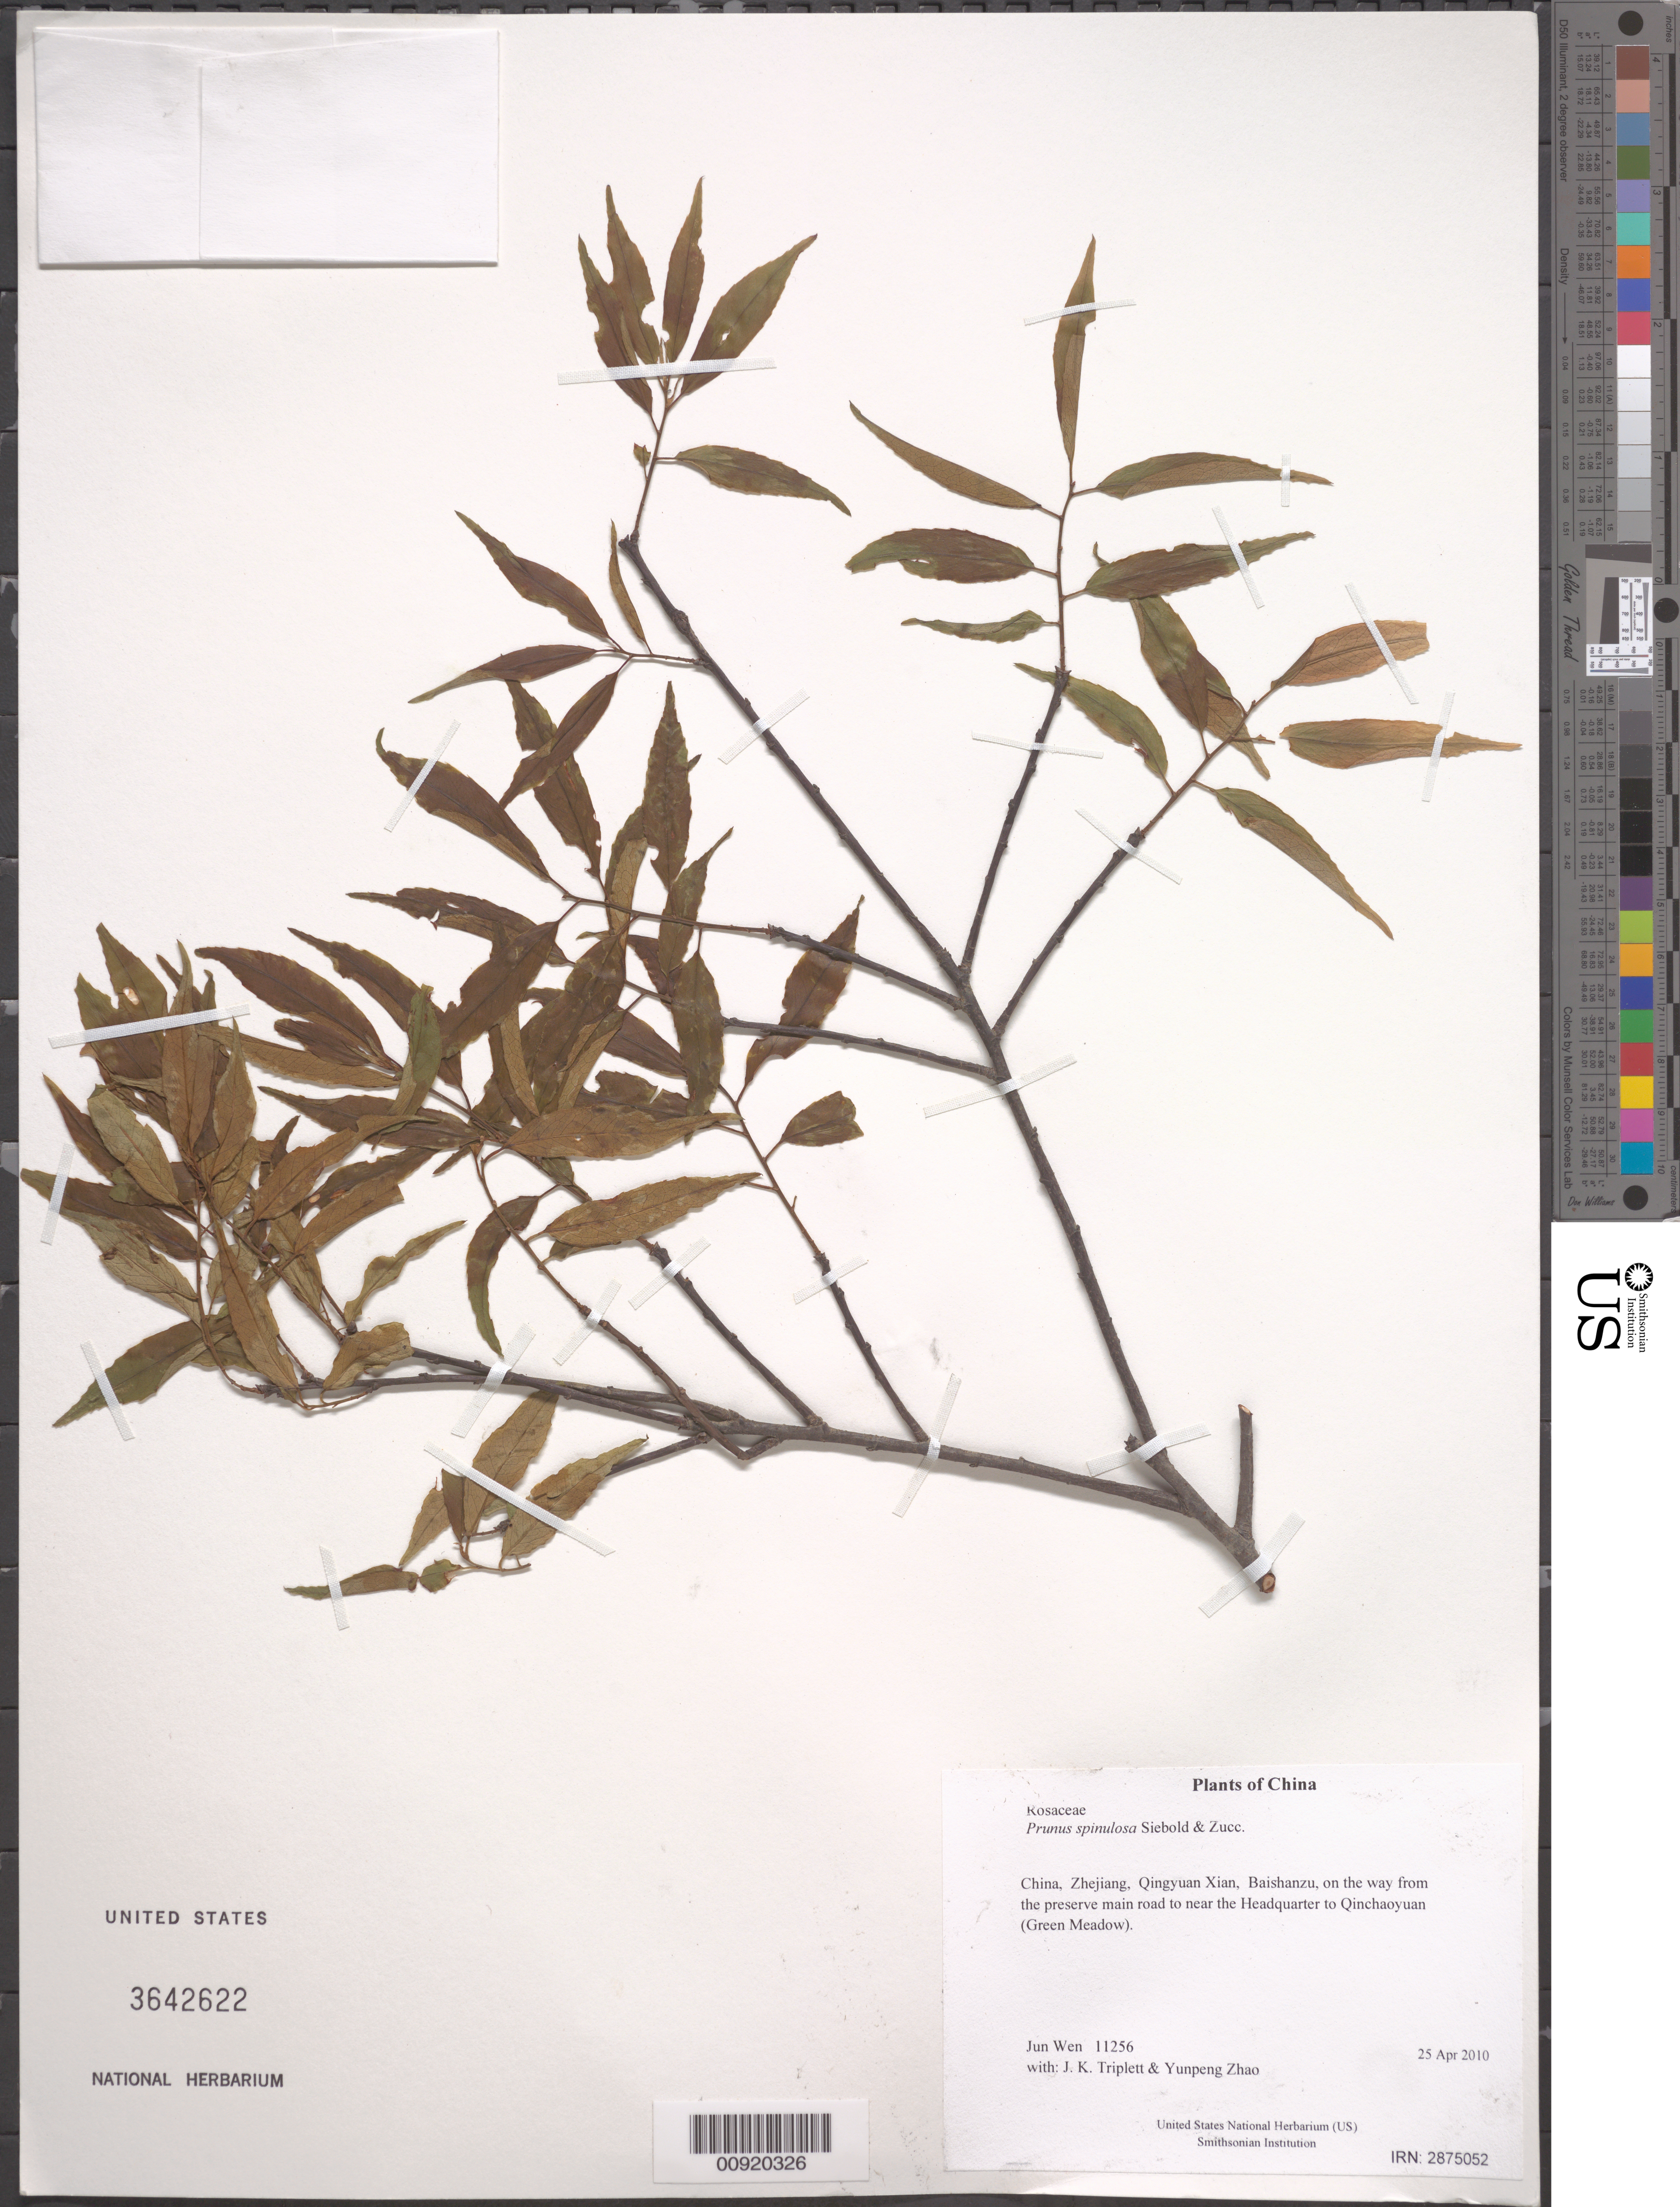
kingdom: Plantae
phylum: Tracheophyta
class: Magnoliopsida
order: Rosales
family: Rosaceae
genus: Prunus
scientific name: Prunus spinulosa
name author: Siebold & Zucc.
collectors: J. Wen, J. K. Triplett & Yunpeng Zhao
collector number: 11256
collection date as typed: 25 Apr 2010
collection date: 2010-04-25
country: China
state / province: Zhejiang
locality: Qingyuan Xian, Baishanzu, on the way from the preserve main road to near the Headquarter to Qinchaoyuan (Green Meadow).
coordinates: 27 43.836 N, 119 11.136 E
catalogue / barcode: US 3642622